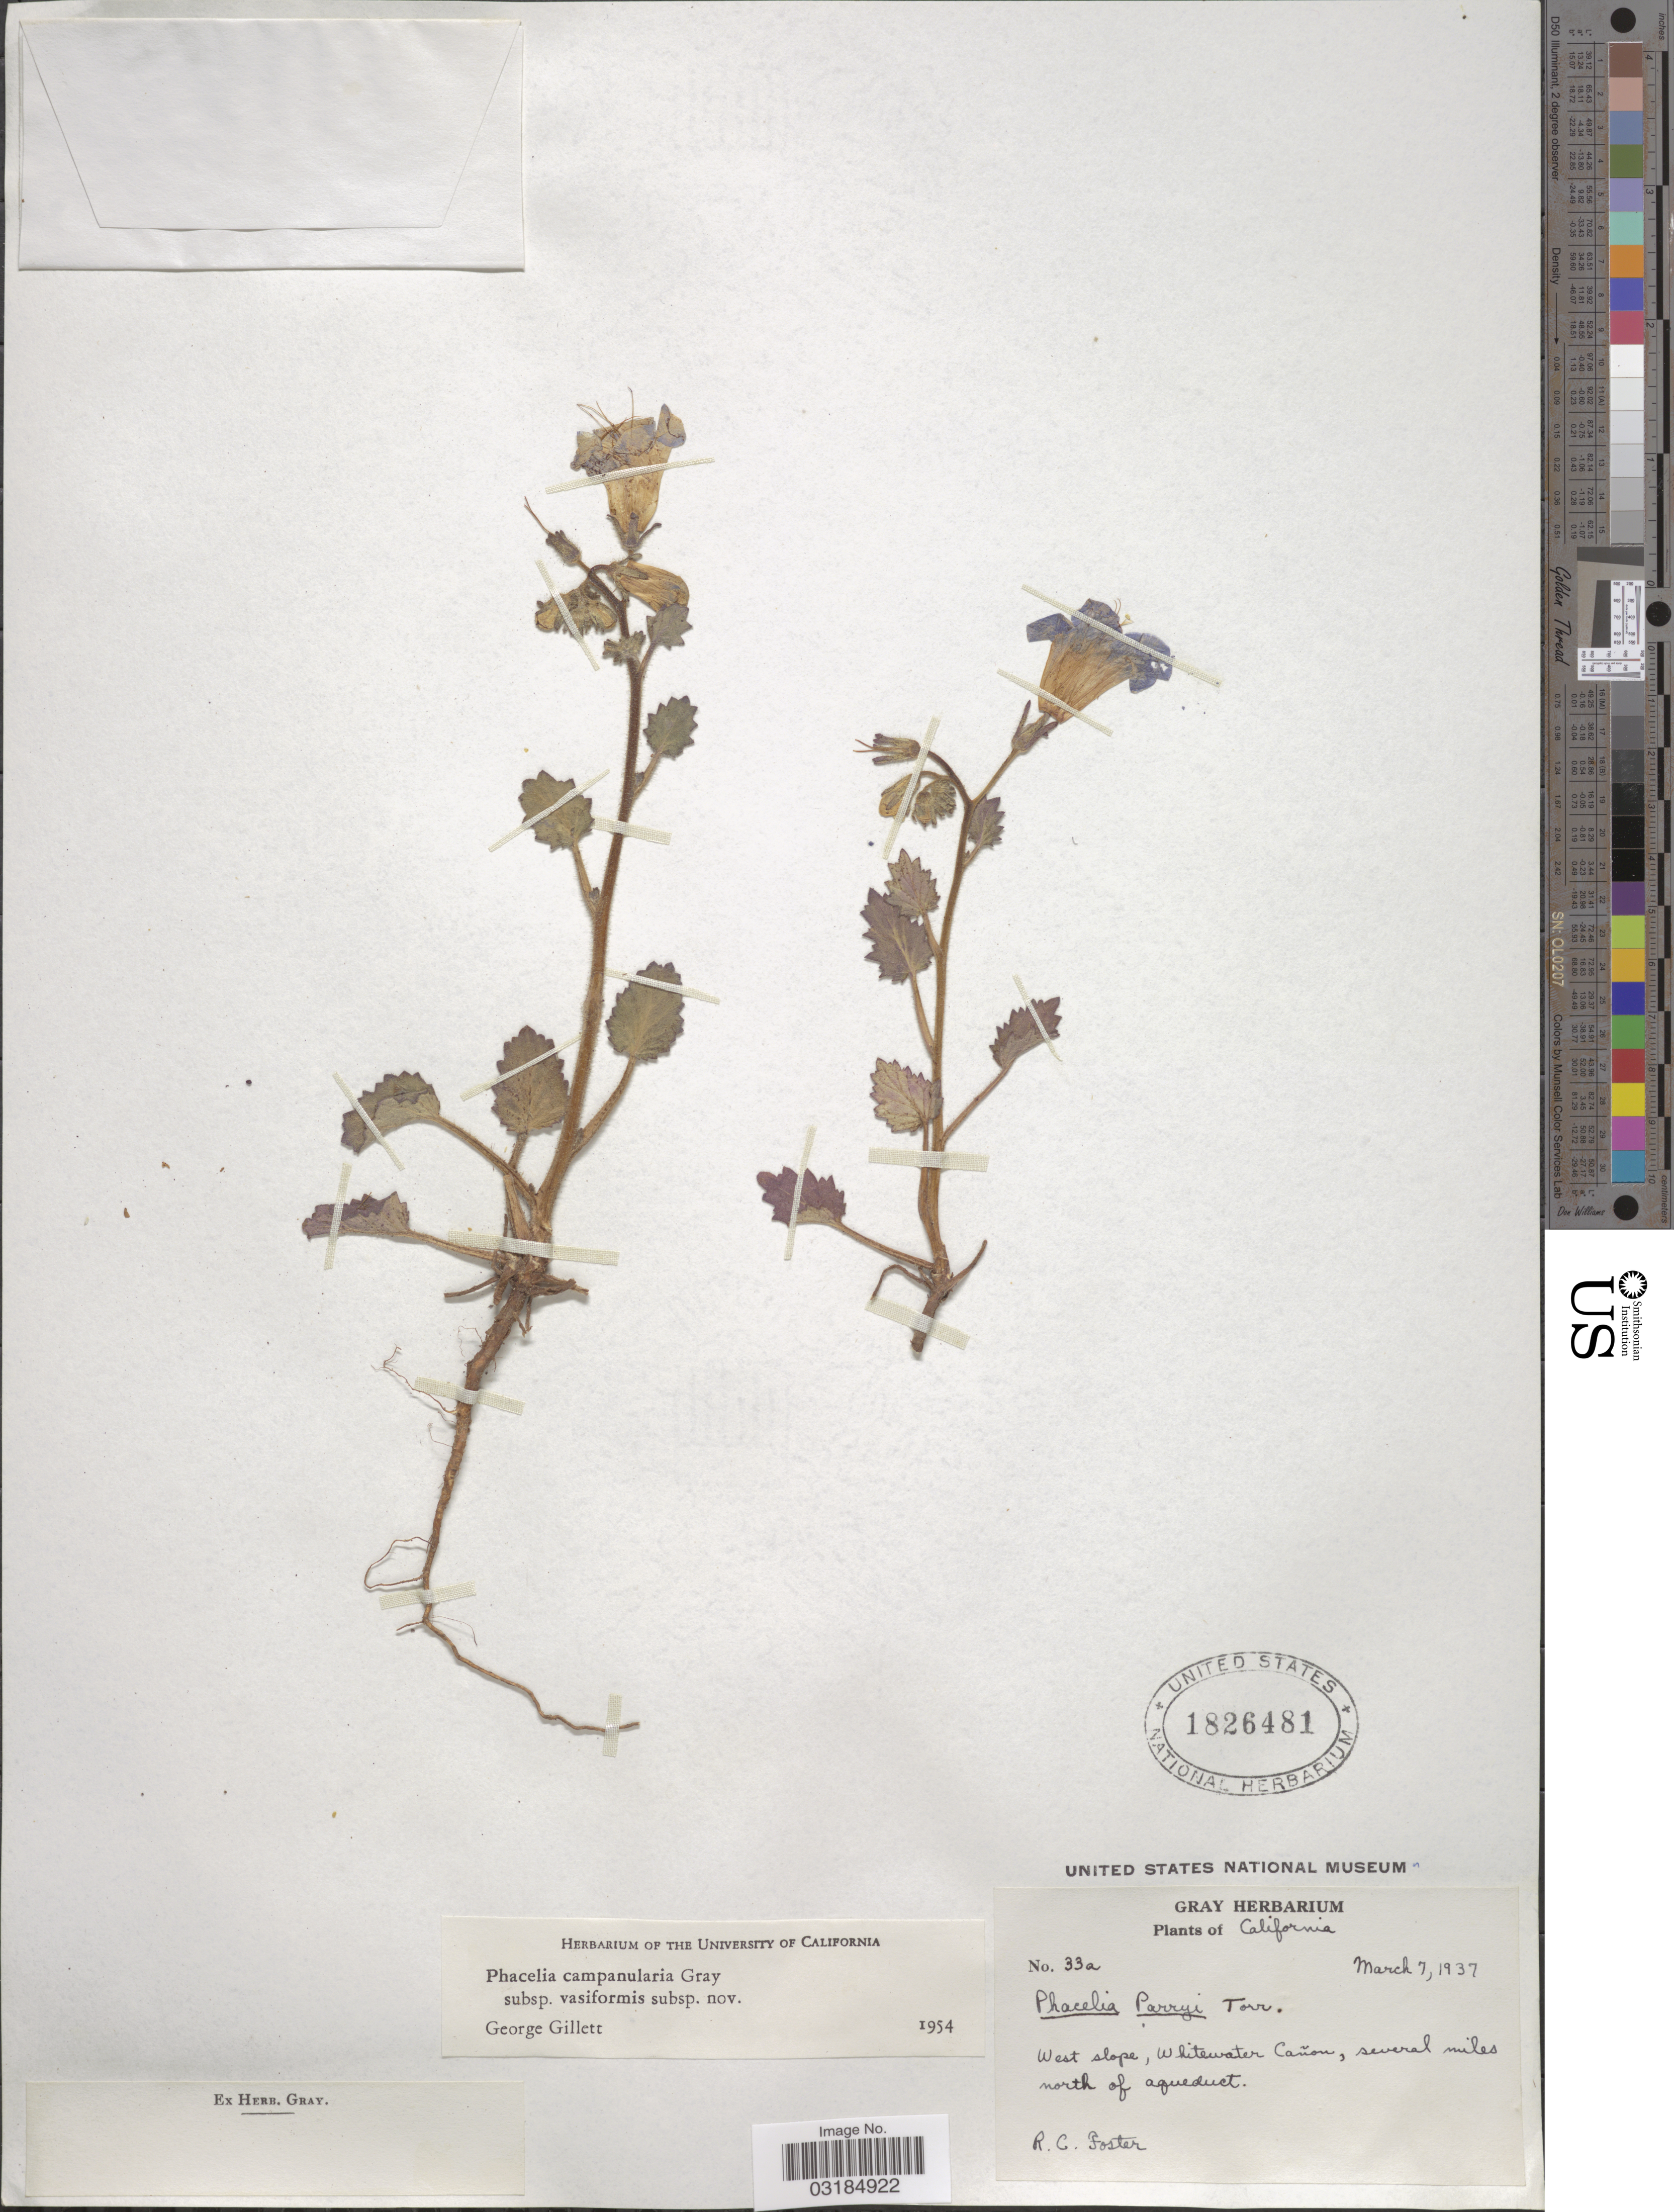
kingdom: Plantae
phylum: Tracheophyta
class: Magnoliopsida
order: Boraginales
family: Hydrophyllaceae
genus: Phacelia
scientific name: Phacelia campanularia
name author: A. Gray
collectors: R. C. Foster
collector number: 33a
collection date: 1937-03-07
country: United States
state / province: California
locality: West slope, Whitewater Cañon, several miles north of aqueduct.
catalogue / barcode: US 1826481